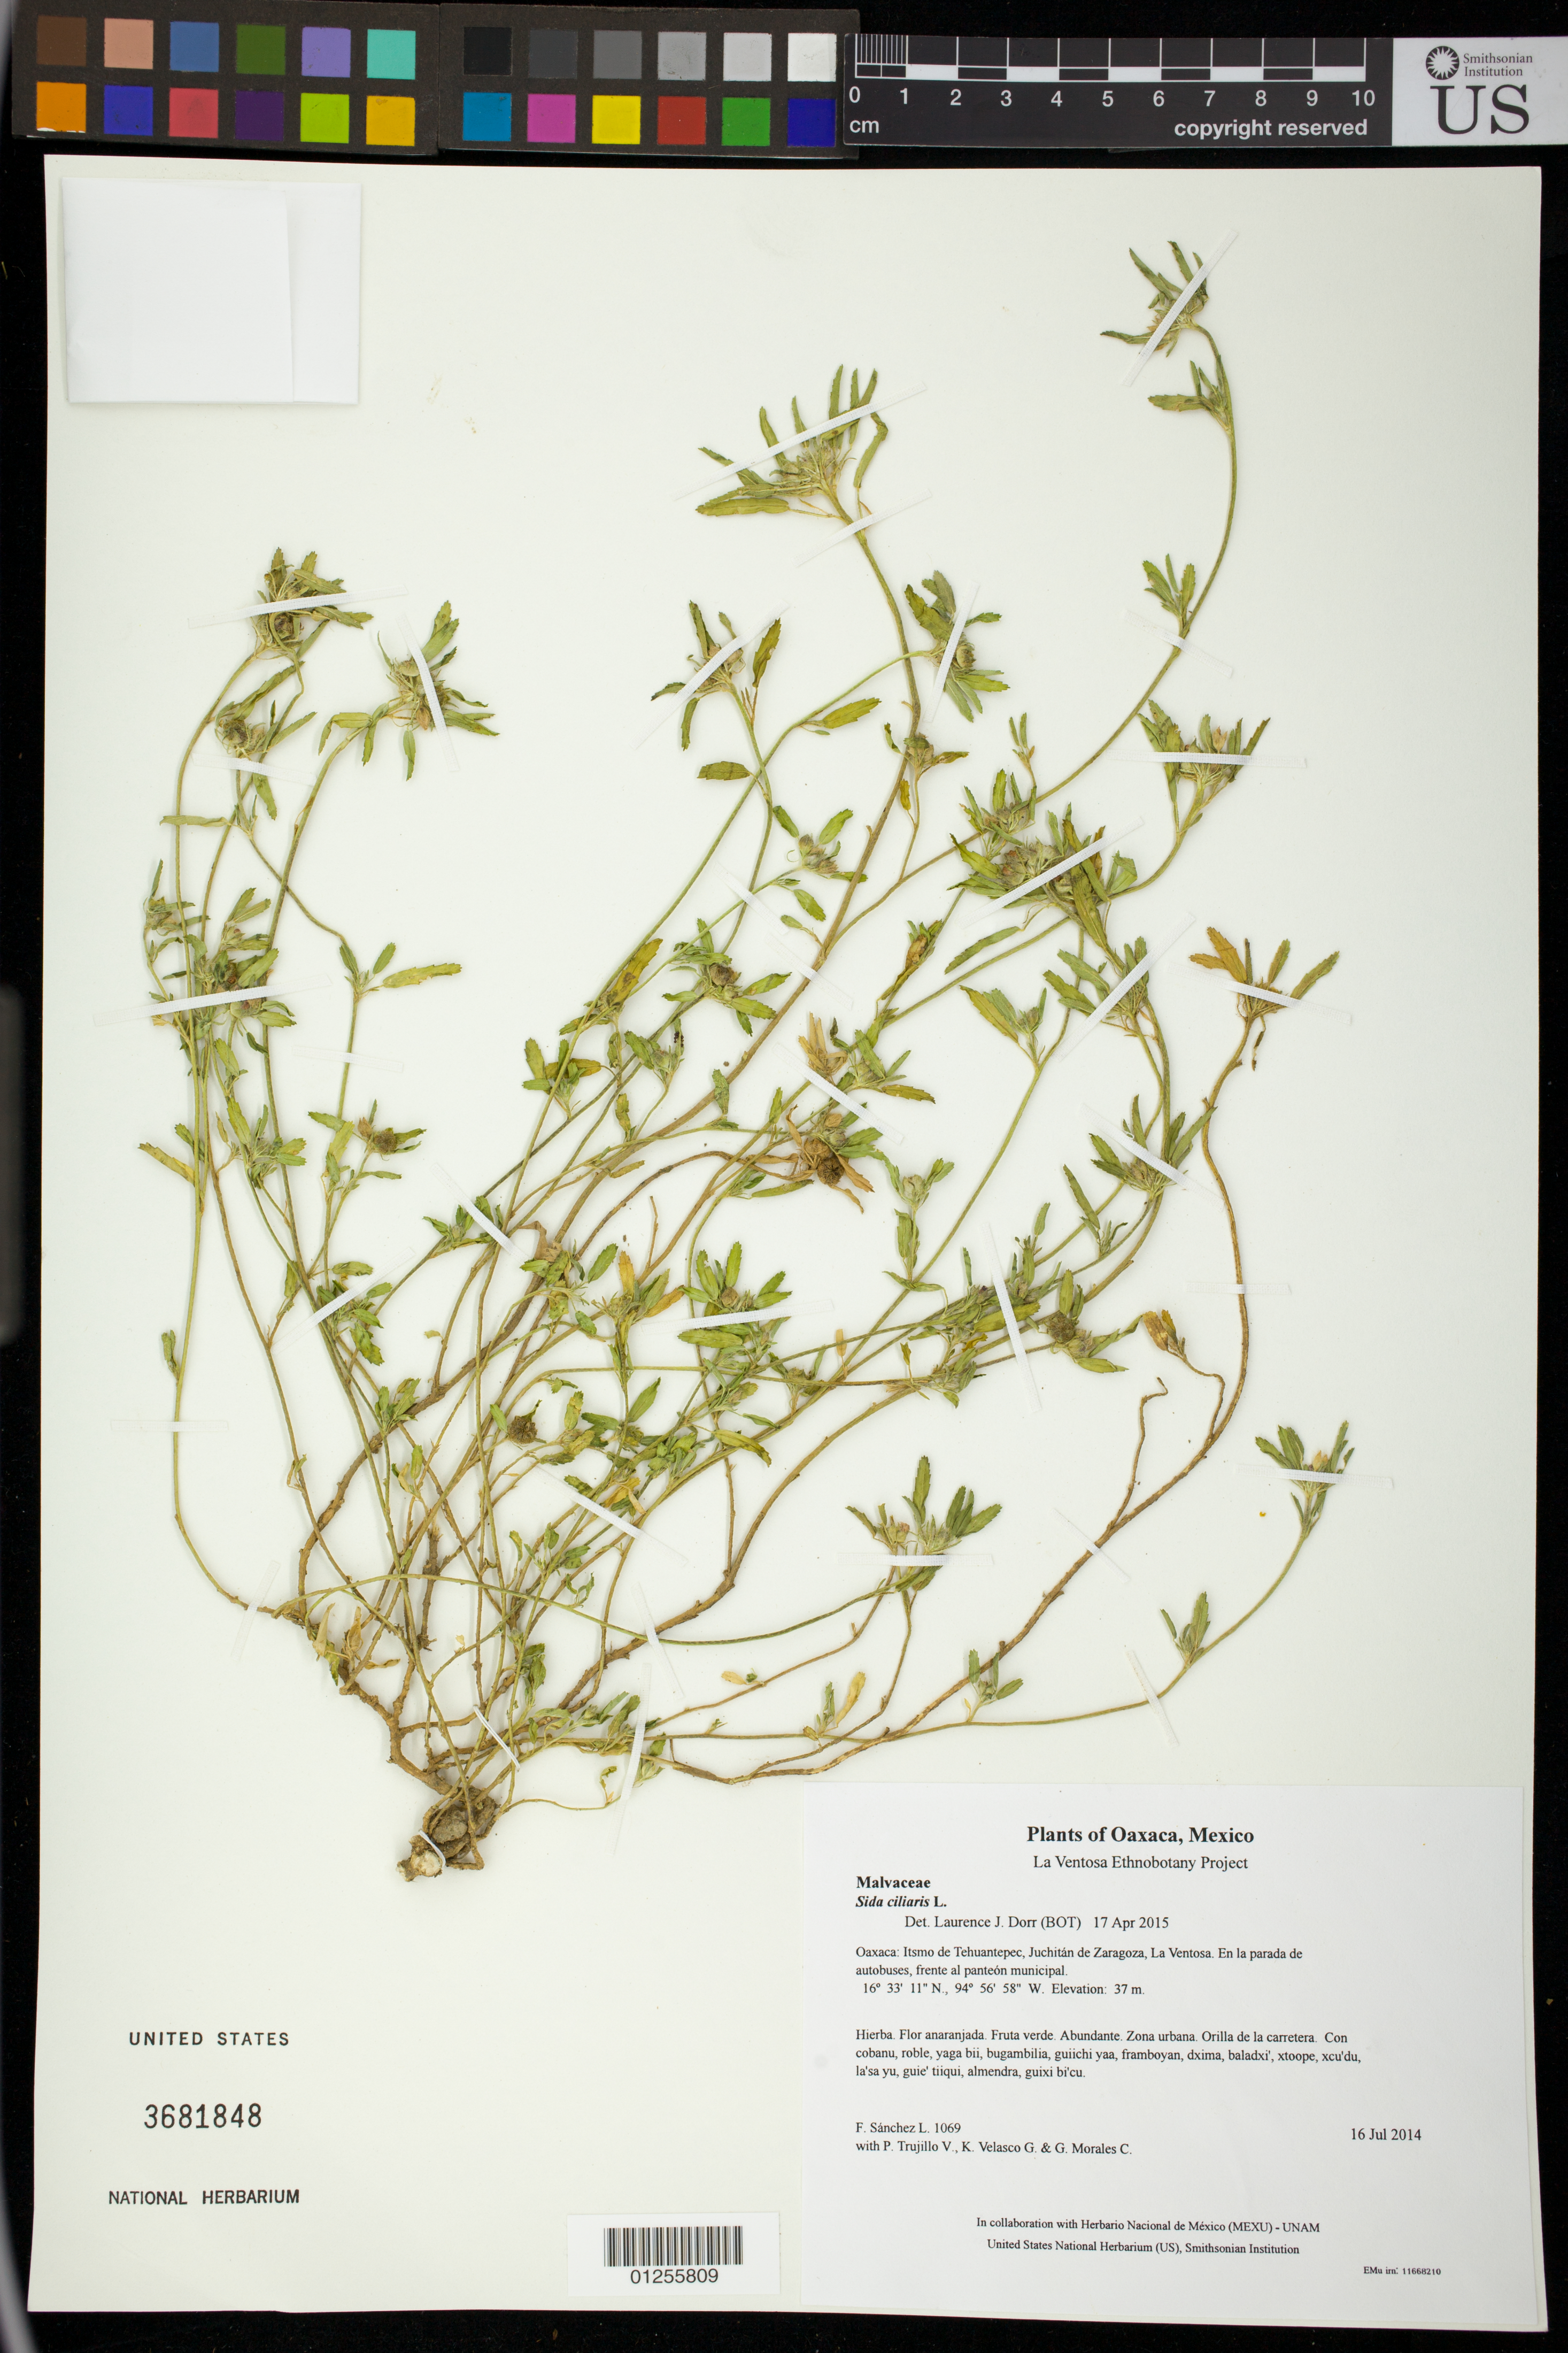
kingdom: Plantae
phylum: Tracheophyta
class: Magnoliopsida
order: Malvales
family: Malvaceae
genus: Sida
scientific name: Sida ciliaris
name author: L.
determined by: Dorr, L. J., (BOT), Smithsonian Institution - National Museum of Natural History (UNITED STATES)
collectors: F. Sánchez L., P. Trujillo V., K. Velasco G. & G. Morales C.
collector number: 1069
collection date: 2014-07-16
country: Mexico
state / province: Oaxaca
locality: Itsmo de Tehuantepec, Juchitán de Zaragoza, La Ventosa. En la parada de autobuses, frente al panteón municipal.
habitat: Zona urbana. Orilla de la carretera.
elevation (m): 37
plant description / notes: JEBOT, MEXU, SERO, US; Guixi layu. Guie' biguitu. Cuaananaxhi naga'. Stale.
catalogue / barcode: US 3681848